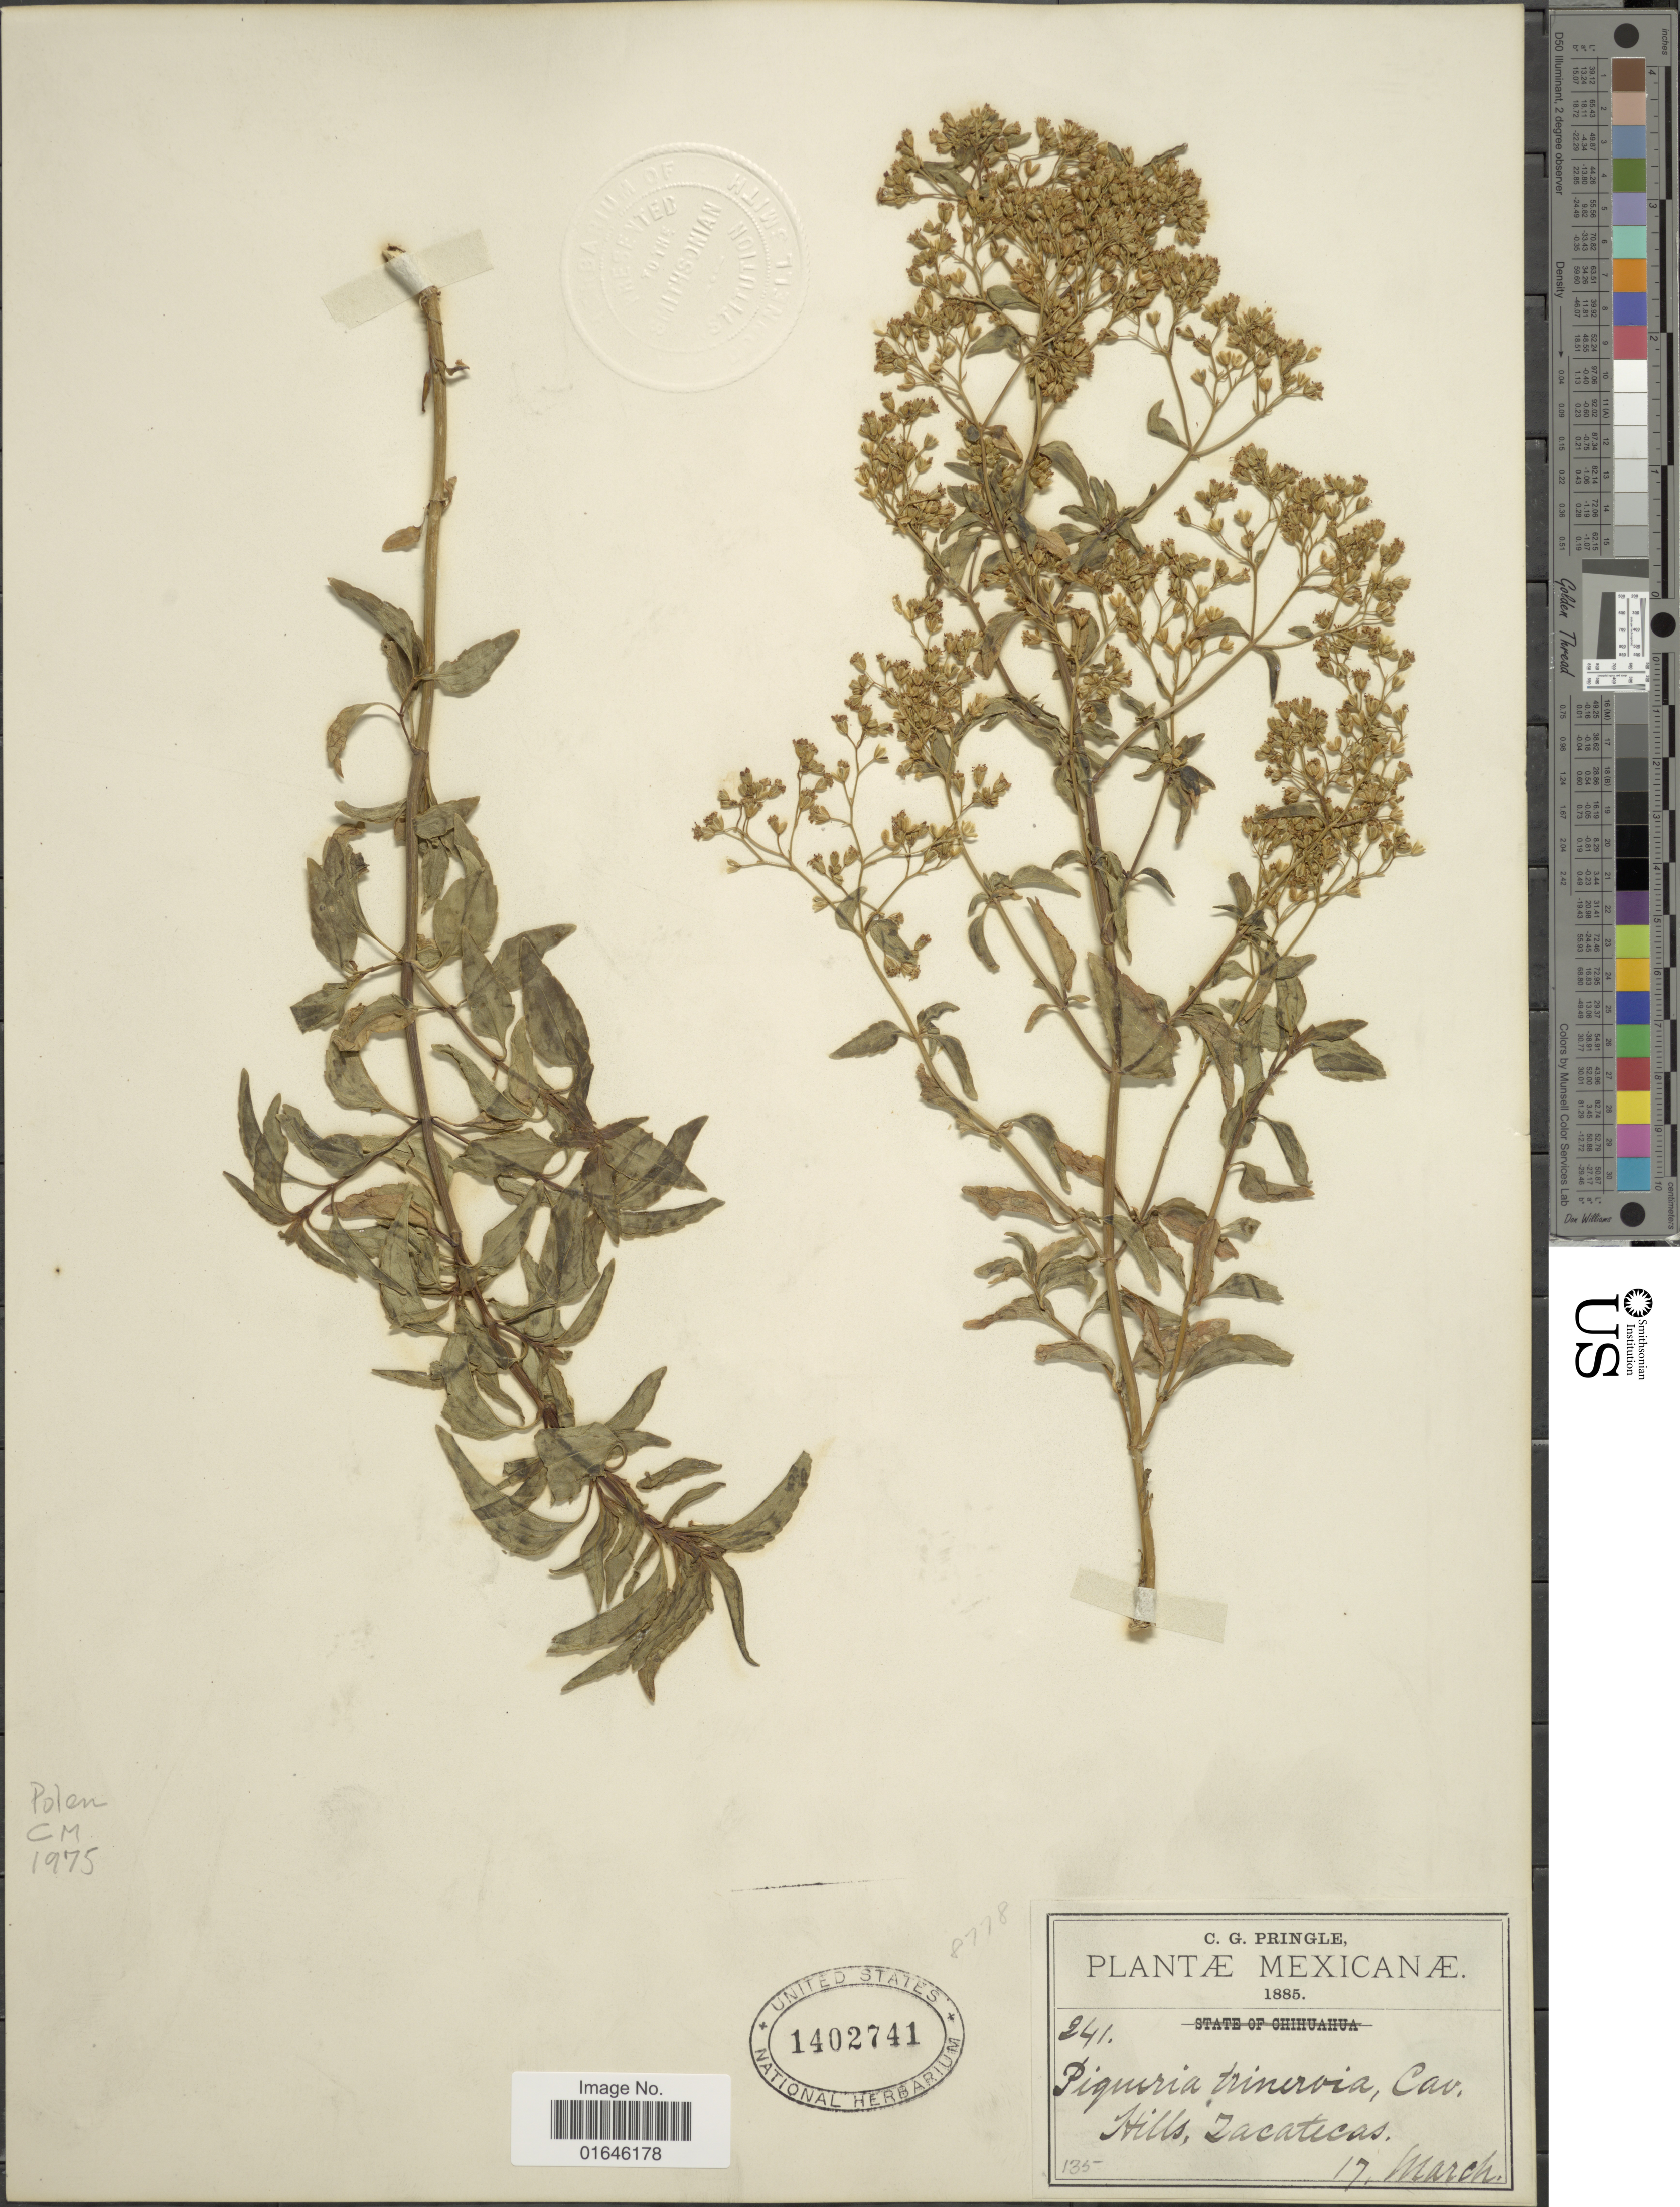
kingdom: Plantae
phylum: Tracheophyta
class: Magnoliopsida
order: Asterales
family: Asteraceae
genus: Piqueria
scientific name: Piqueria trinervia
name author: Cav.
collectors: C. G. Pringle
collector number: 241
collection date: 1885-03-17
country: Mexico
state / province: Zacatecas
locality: Hills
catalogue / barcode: US 1402741